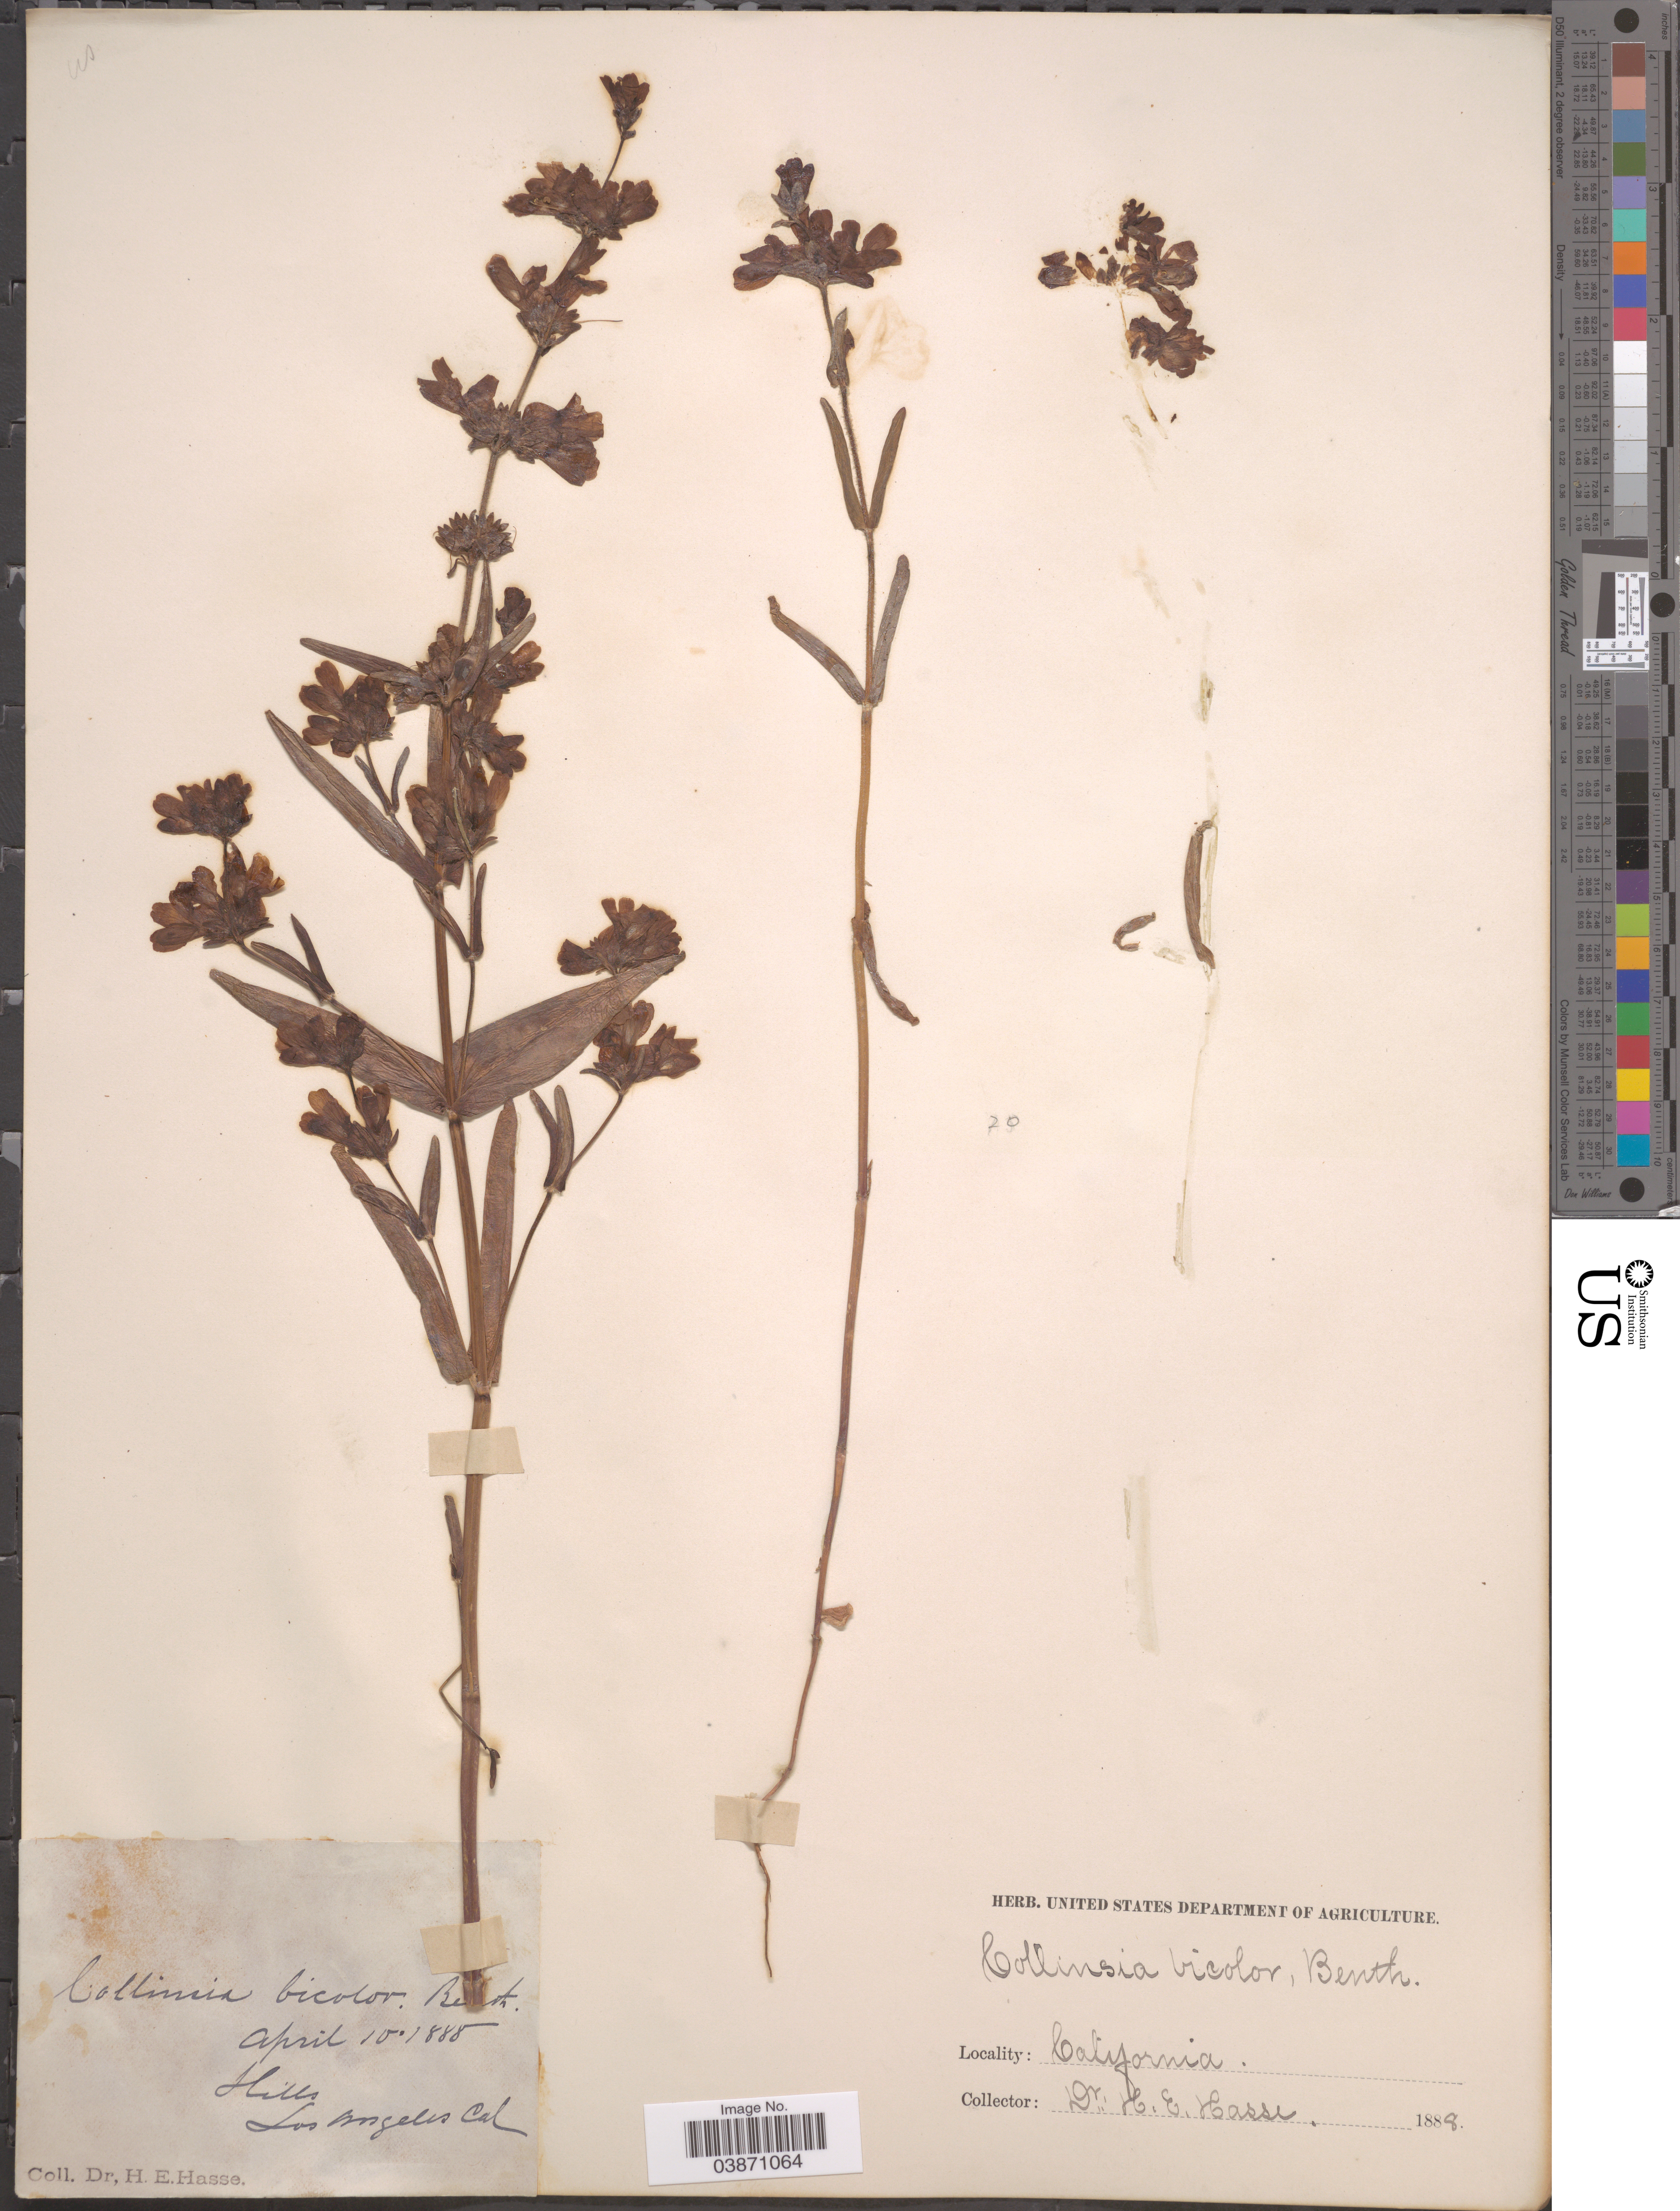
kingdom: Plantae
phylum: Tracheophyta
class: Magnoliopsida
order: Lamiales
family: Plantaginaceae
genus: Collinsia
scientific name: Collinsia bicolor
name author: Raf.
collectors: H. E. Hasse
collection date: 1888-04-10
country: United States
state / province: California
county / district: Los Angeles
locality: Hills. Los Angeles.